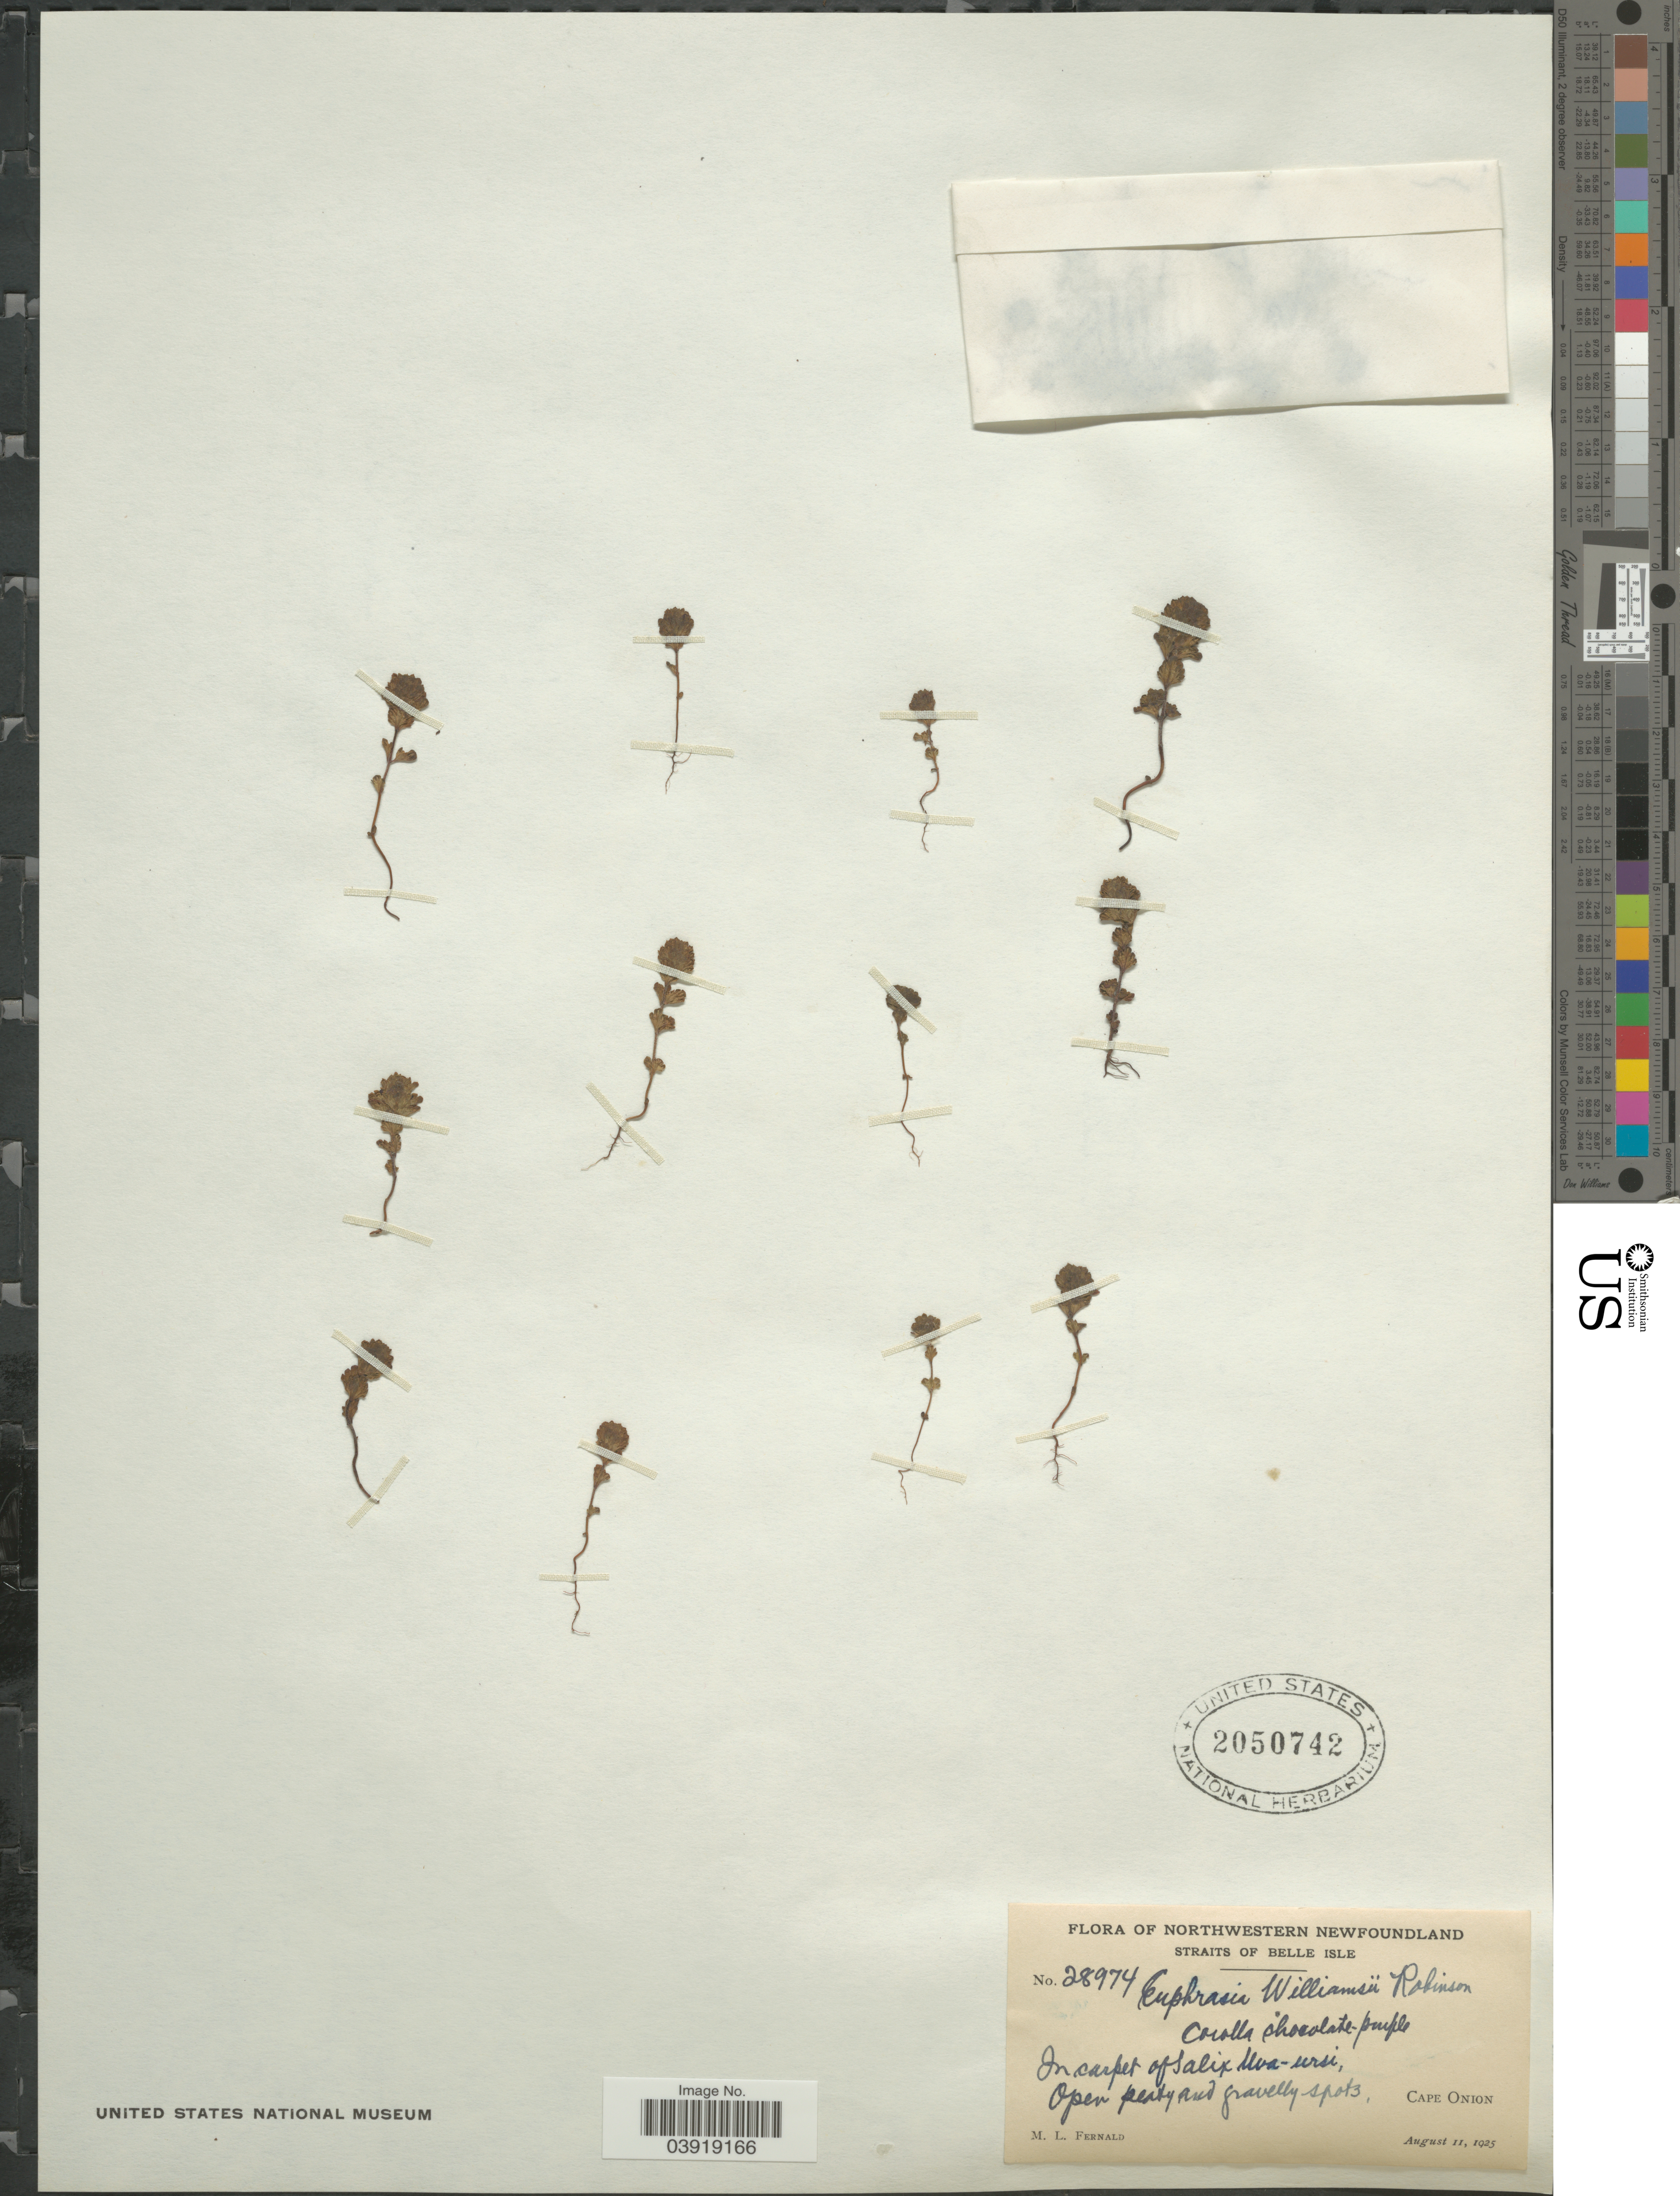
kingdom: Plantae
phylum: Tracheophyta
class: Magnoliopsida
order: Lamiales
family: Orobanchaceae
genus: Euphrasia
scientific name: Euphrasia williamsii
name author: B.L. Rob.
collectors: M. L. Fernald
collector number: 28974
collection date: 1923-08-11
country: Canada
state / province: Newfoundland and Labrador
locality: Northwestern Newfoundland. Straits of Belle Isle. Cape Onion.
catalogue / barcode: US 2050742